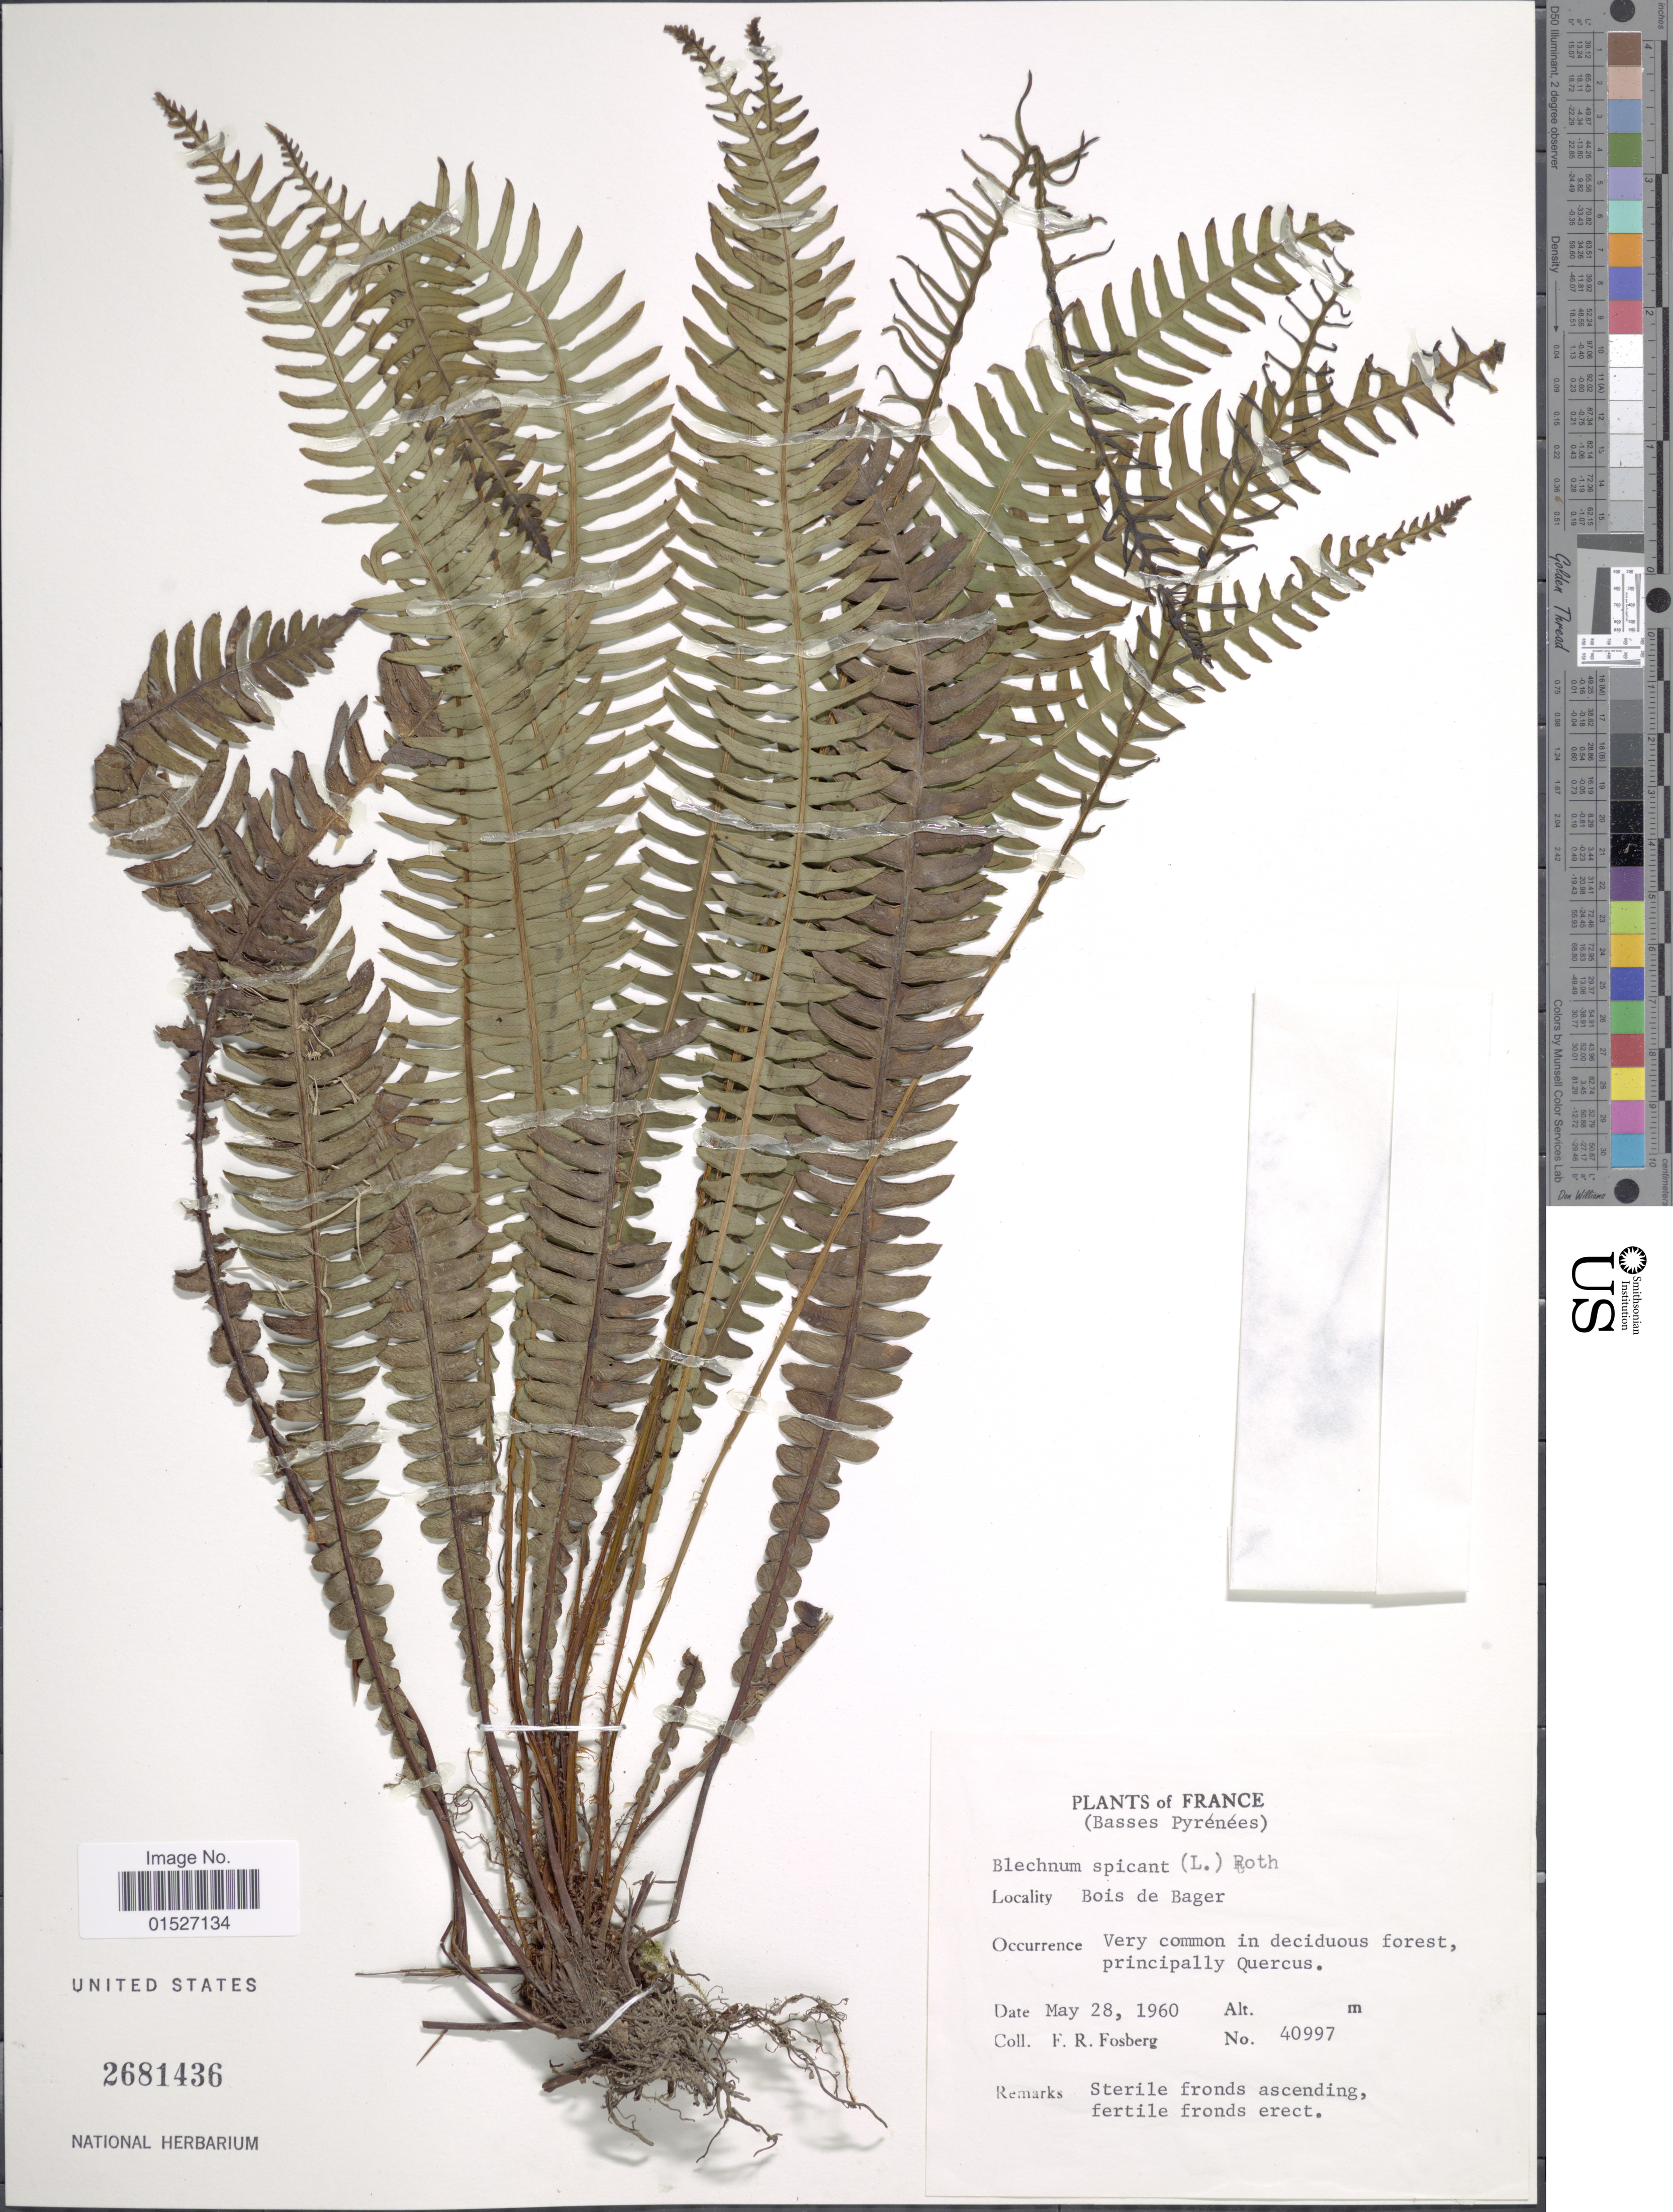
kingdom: Plantae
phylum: Tracheophyta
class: Polypodiopsida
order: Polypodiales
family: Blechnaceae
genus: Blechnum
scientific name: Blechnum spicant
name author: (L.) Sm.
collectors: F. R. Fosberg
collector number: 40997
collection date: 1960-05-28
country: France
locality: Basses Pyrenees, Bois de Bager.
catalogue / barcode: US 2681436